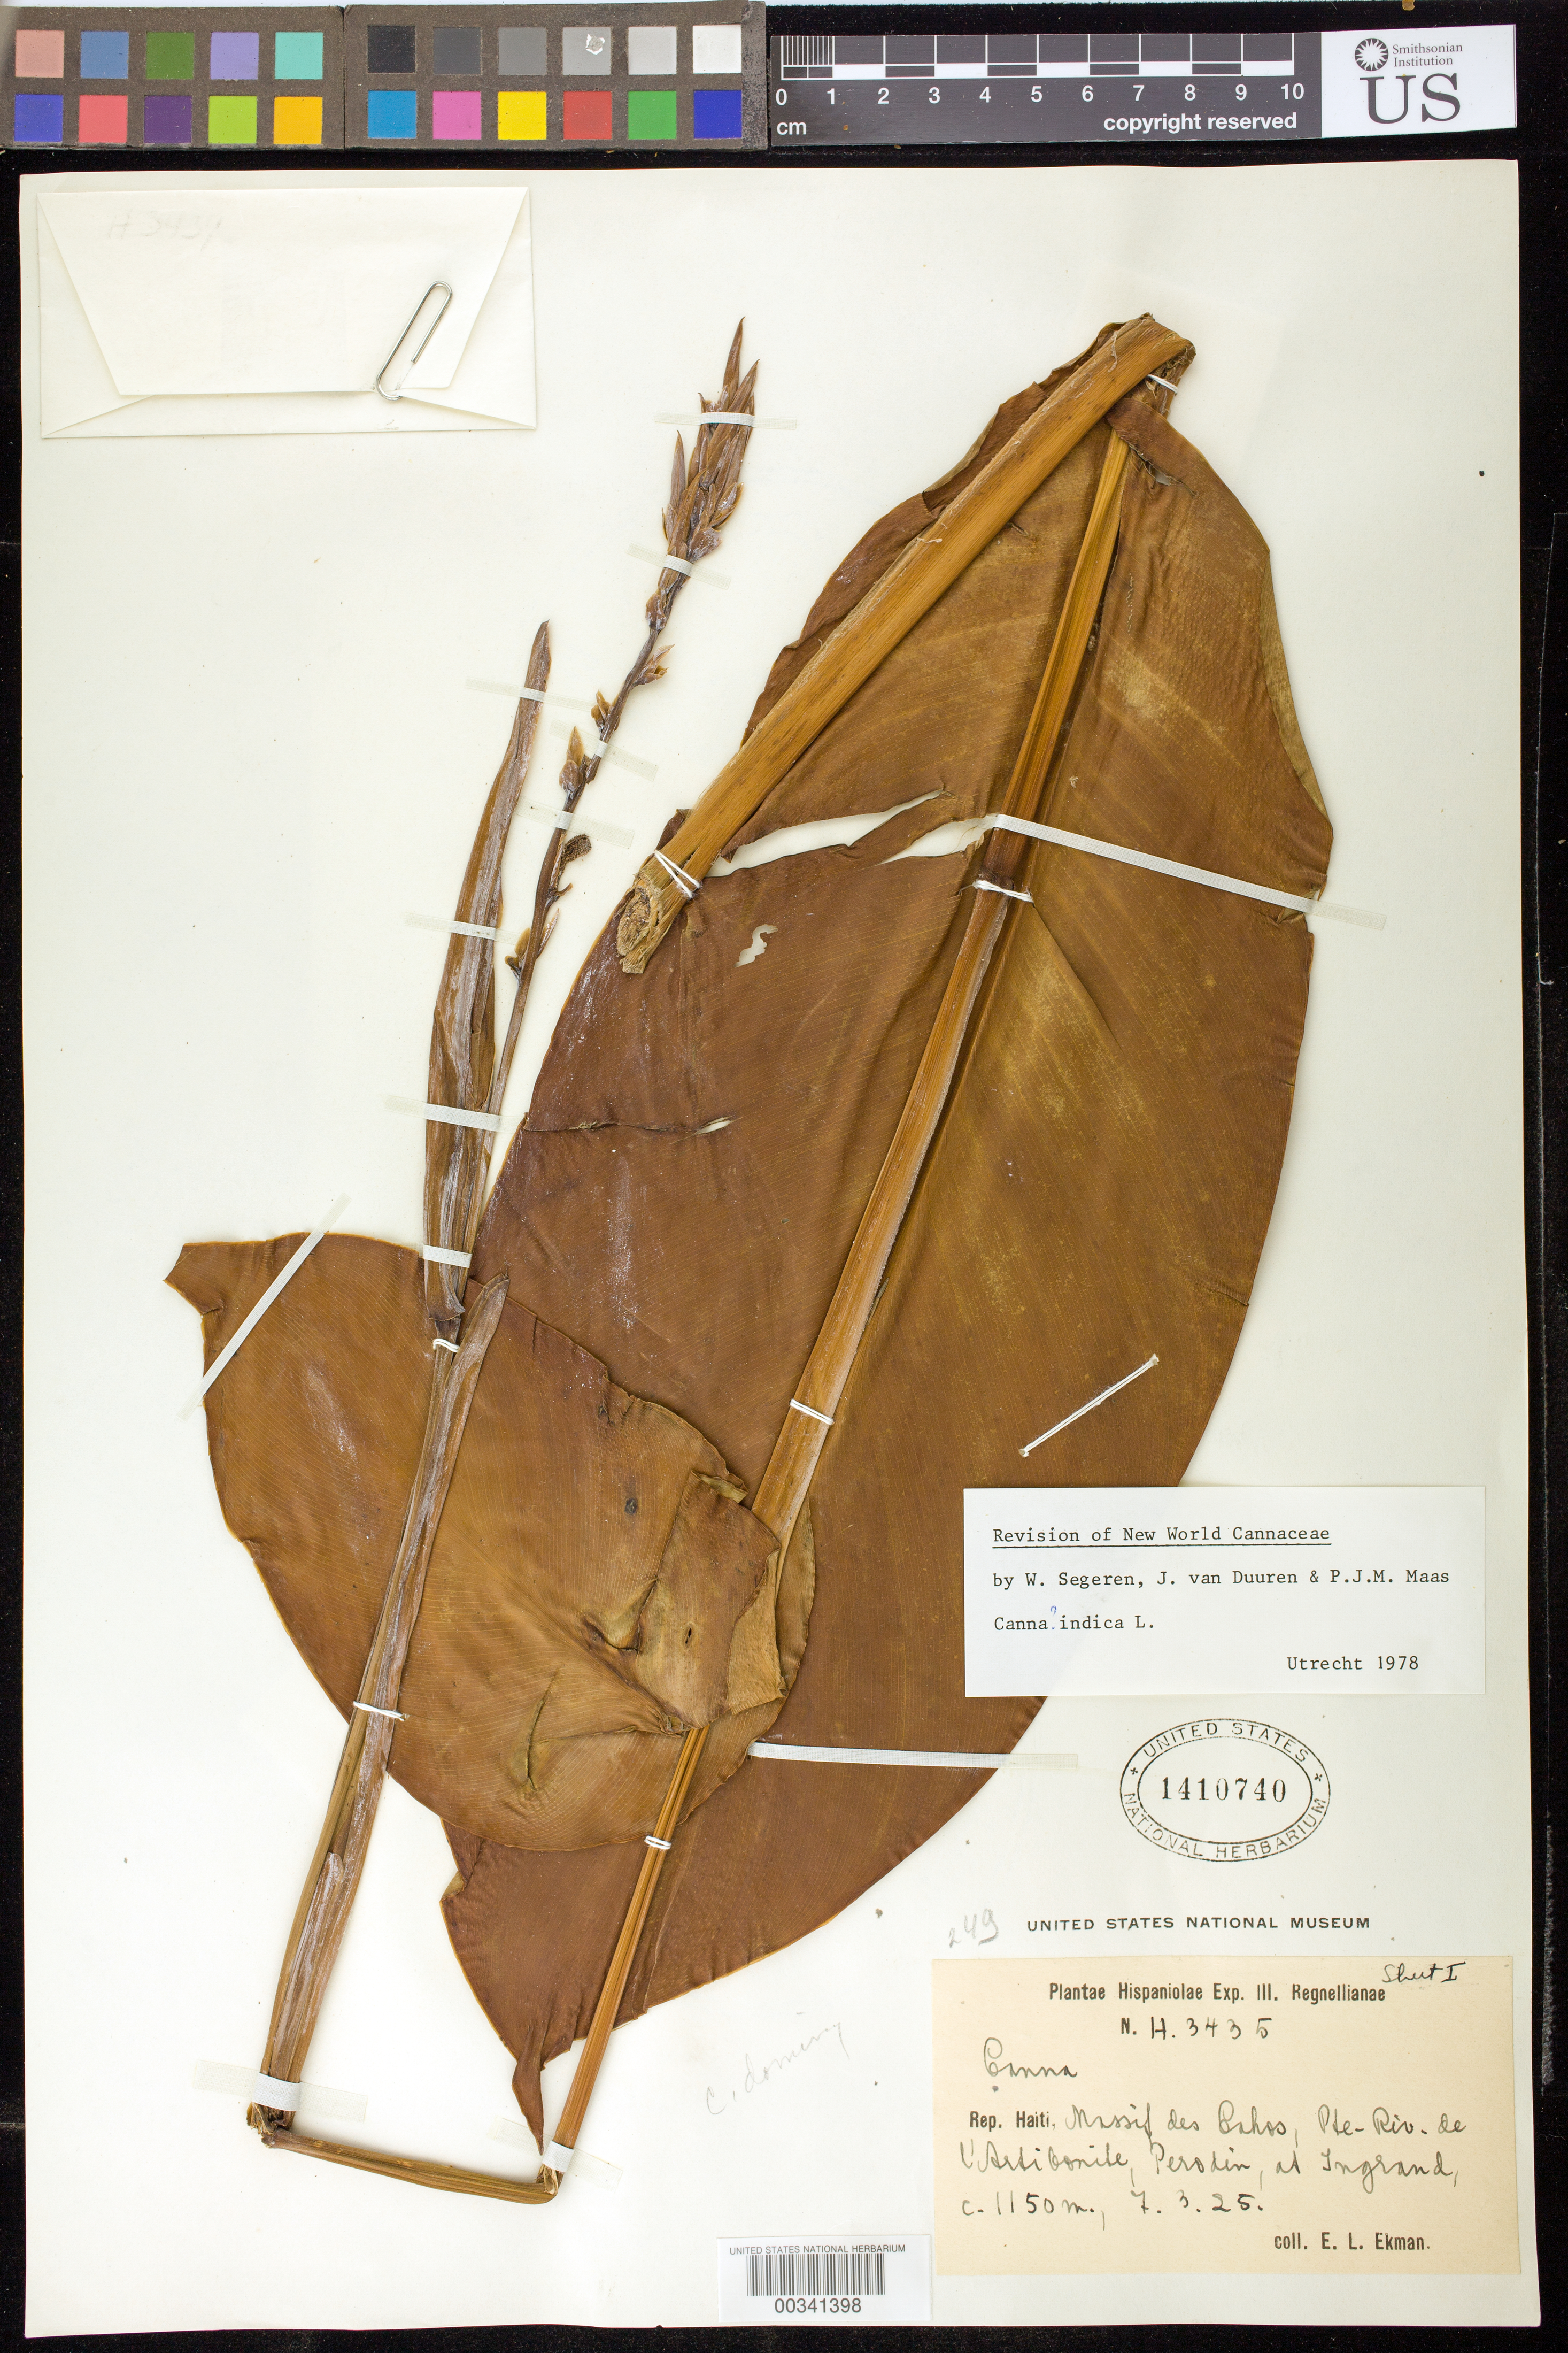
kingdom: Plantae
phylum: Tracheophyta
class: Liliopsida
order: Zingiberales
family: Cannaceae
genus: Canna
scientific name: Canna indica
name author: L.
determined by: Segeren, W.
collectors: E. L. Ekman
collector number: H.3435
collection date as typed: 07 Mar 1925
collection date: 1925-03-07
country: Haiti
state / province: Artibonite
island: Hispaniola Island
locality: Massif des cahos, pte-riv-de l'artibonite, perodin, at ingrand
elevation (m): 1150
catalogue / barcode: US 1410740